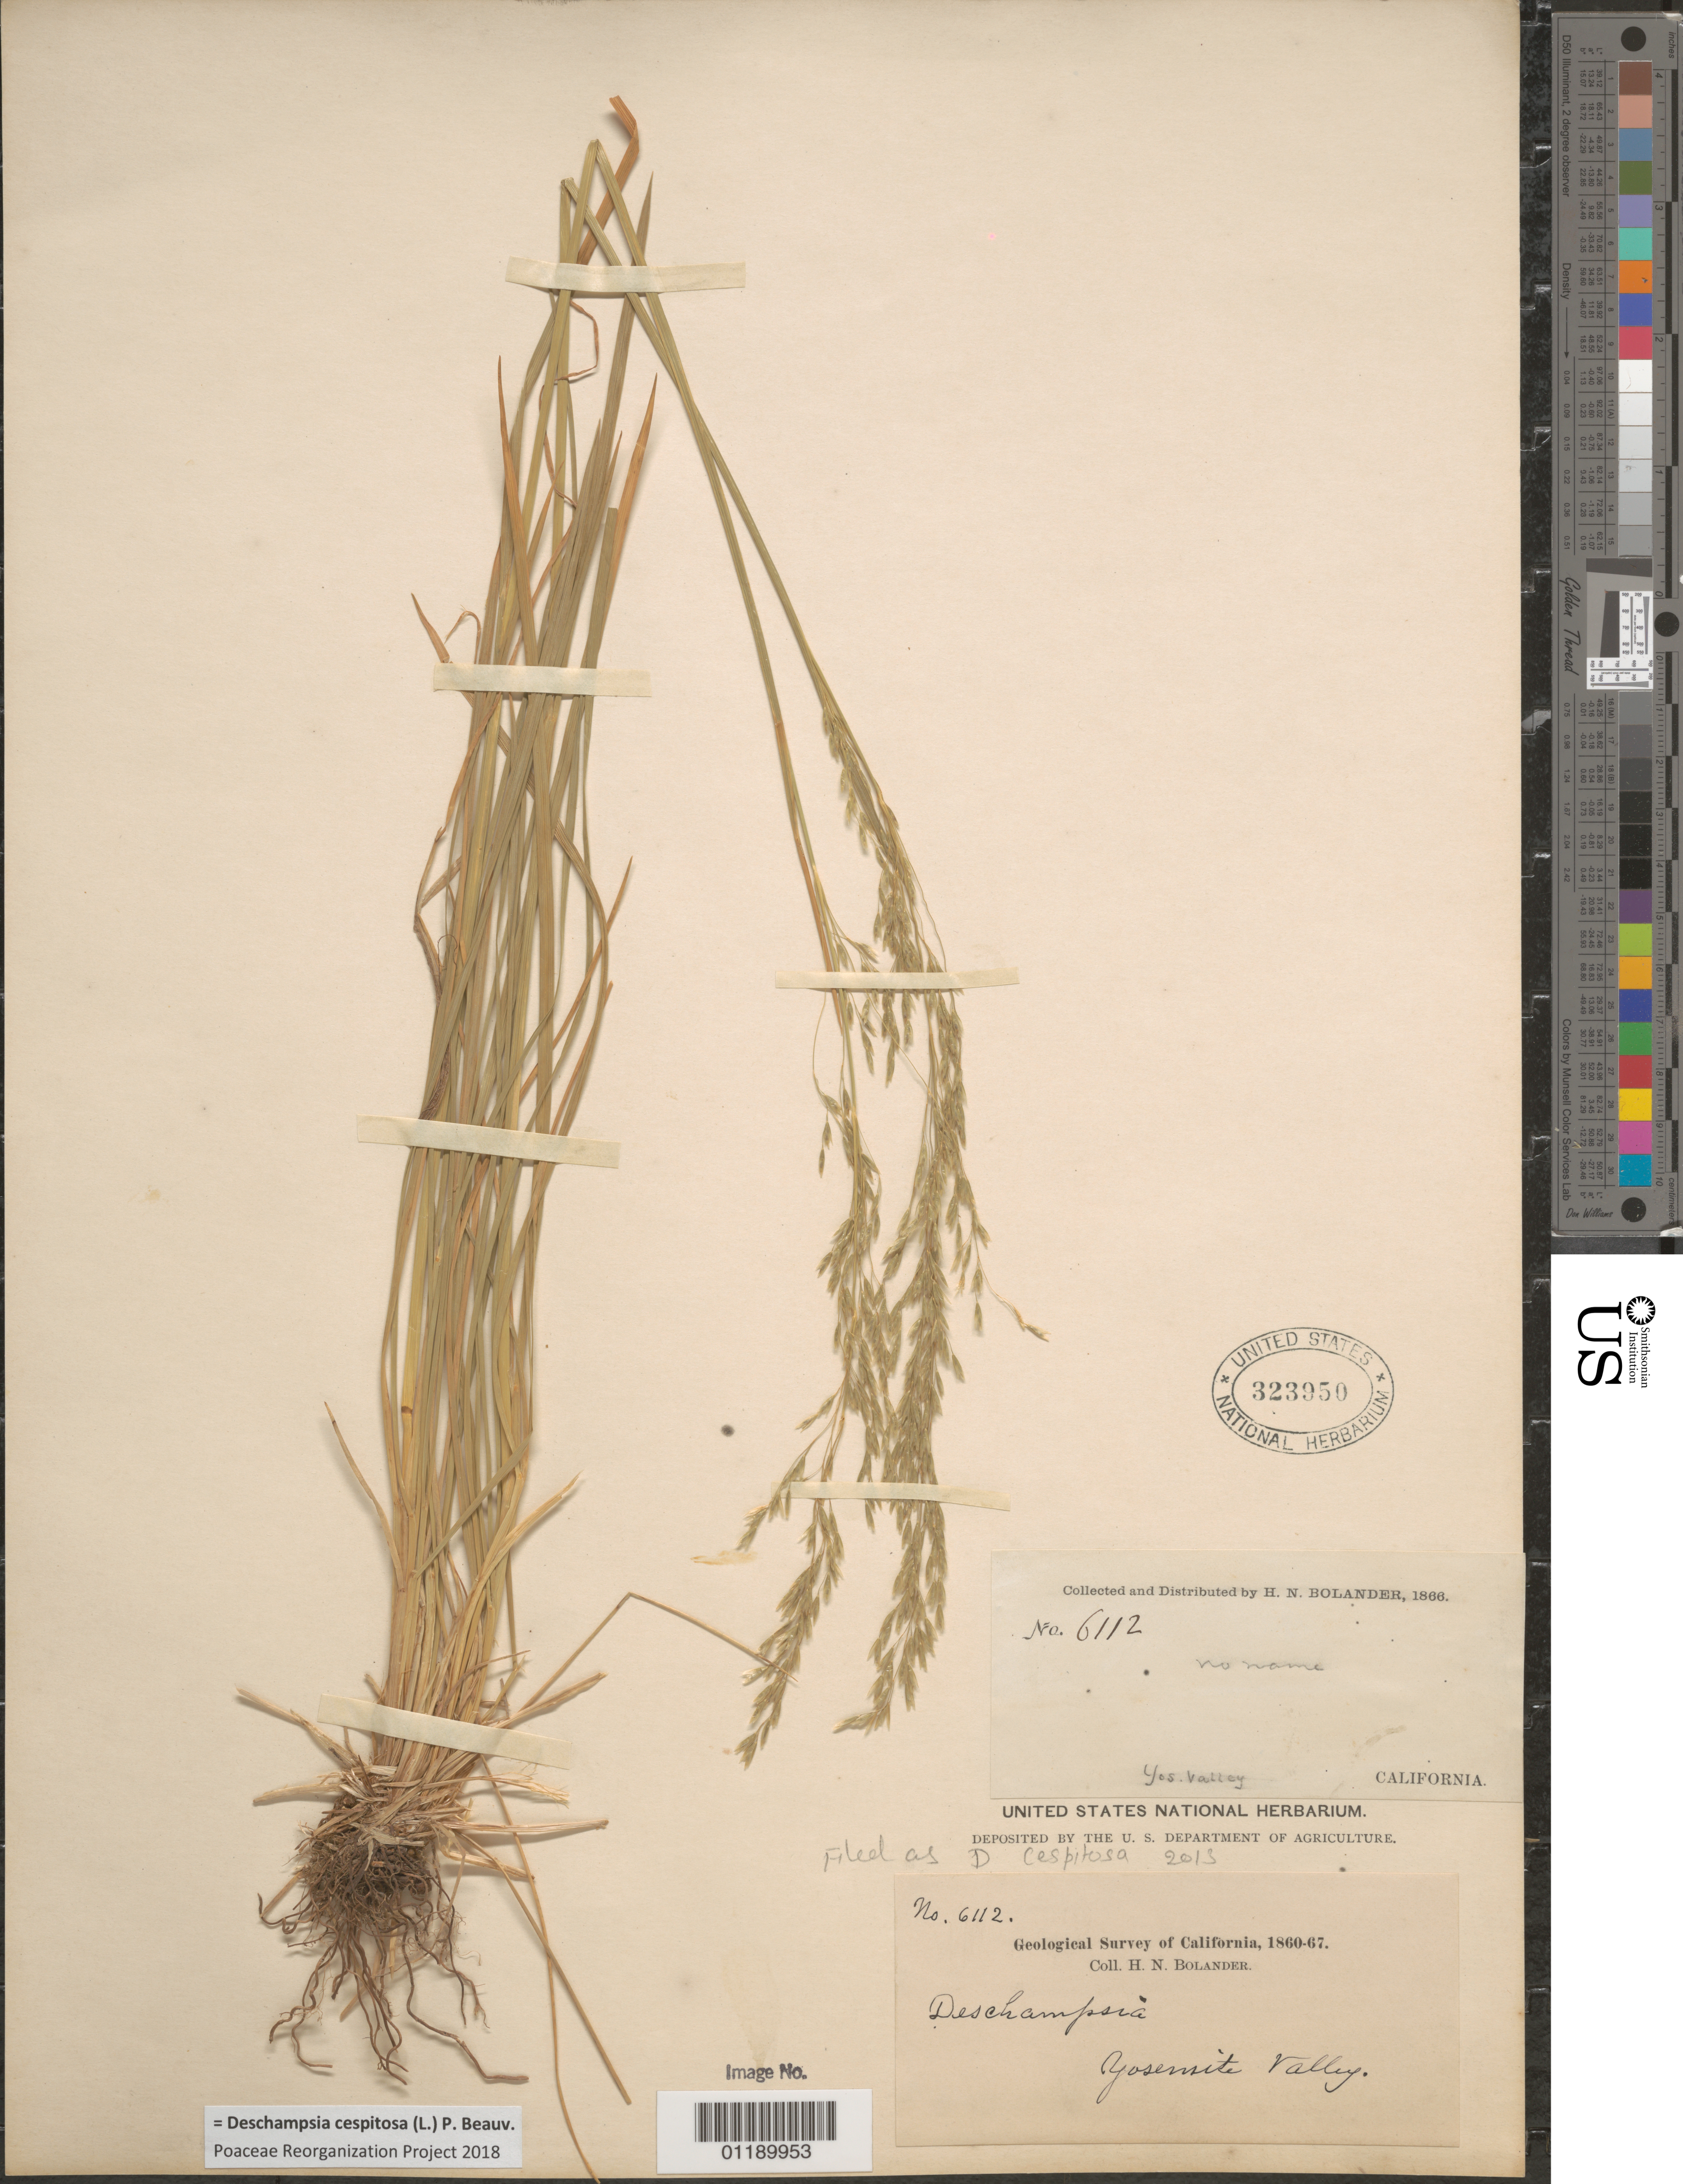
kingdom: Plantae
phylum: Tracheophyta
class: Liliopsida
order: Poales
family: Poaceae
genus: Deschampsia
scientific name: Deschampsia cespitosa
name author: (L.) P. Beauv.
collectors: H. Bolander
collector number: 6112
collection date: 1860/1867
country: United States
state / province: California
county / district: Mariposa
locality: Yosemite Valley.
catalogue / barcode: US 323950